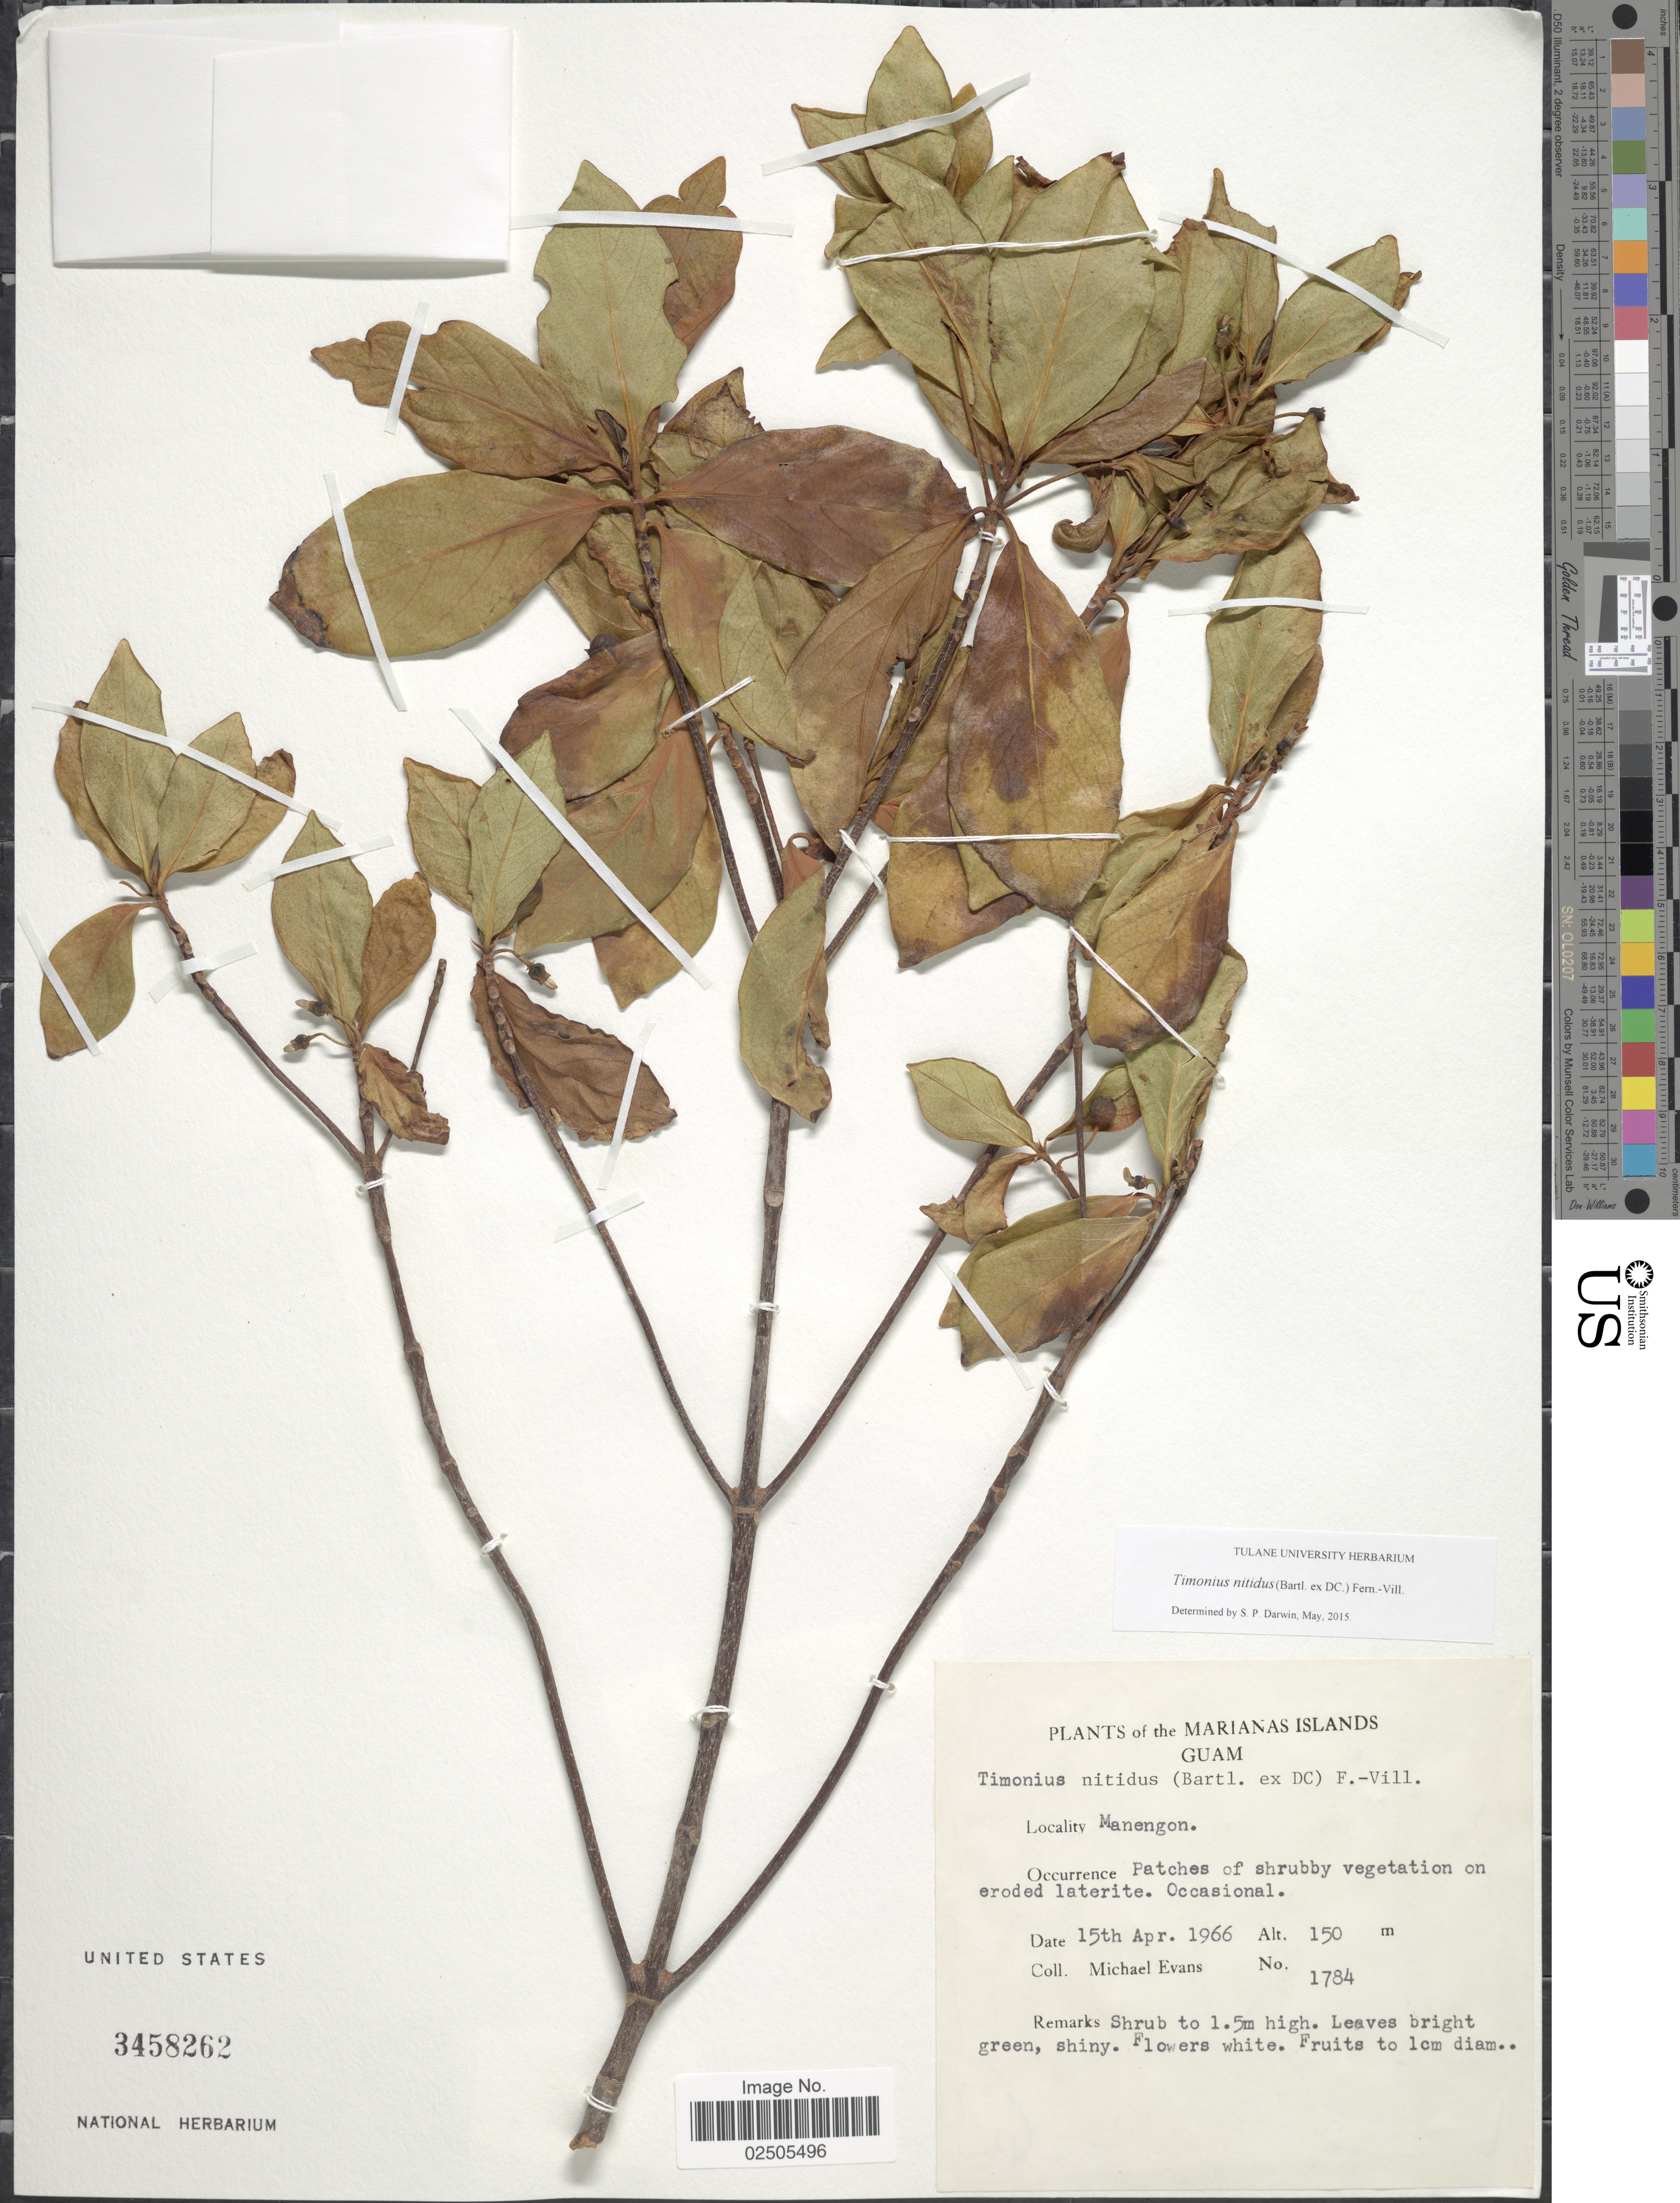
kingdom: Plantae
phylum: Tracheophyta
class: Magnoliopsida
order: Gentianales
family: Rubiaceae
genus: Timonius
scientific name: Timonius nitidus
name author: (Bartl. ex DC.) Fern.-Vill.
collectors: M. Evans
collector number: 1784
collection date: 1966-04-15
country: Guam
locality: The Mariana Islands, Manengon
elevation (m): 150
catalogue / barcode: US 3458262